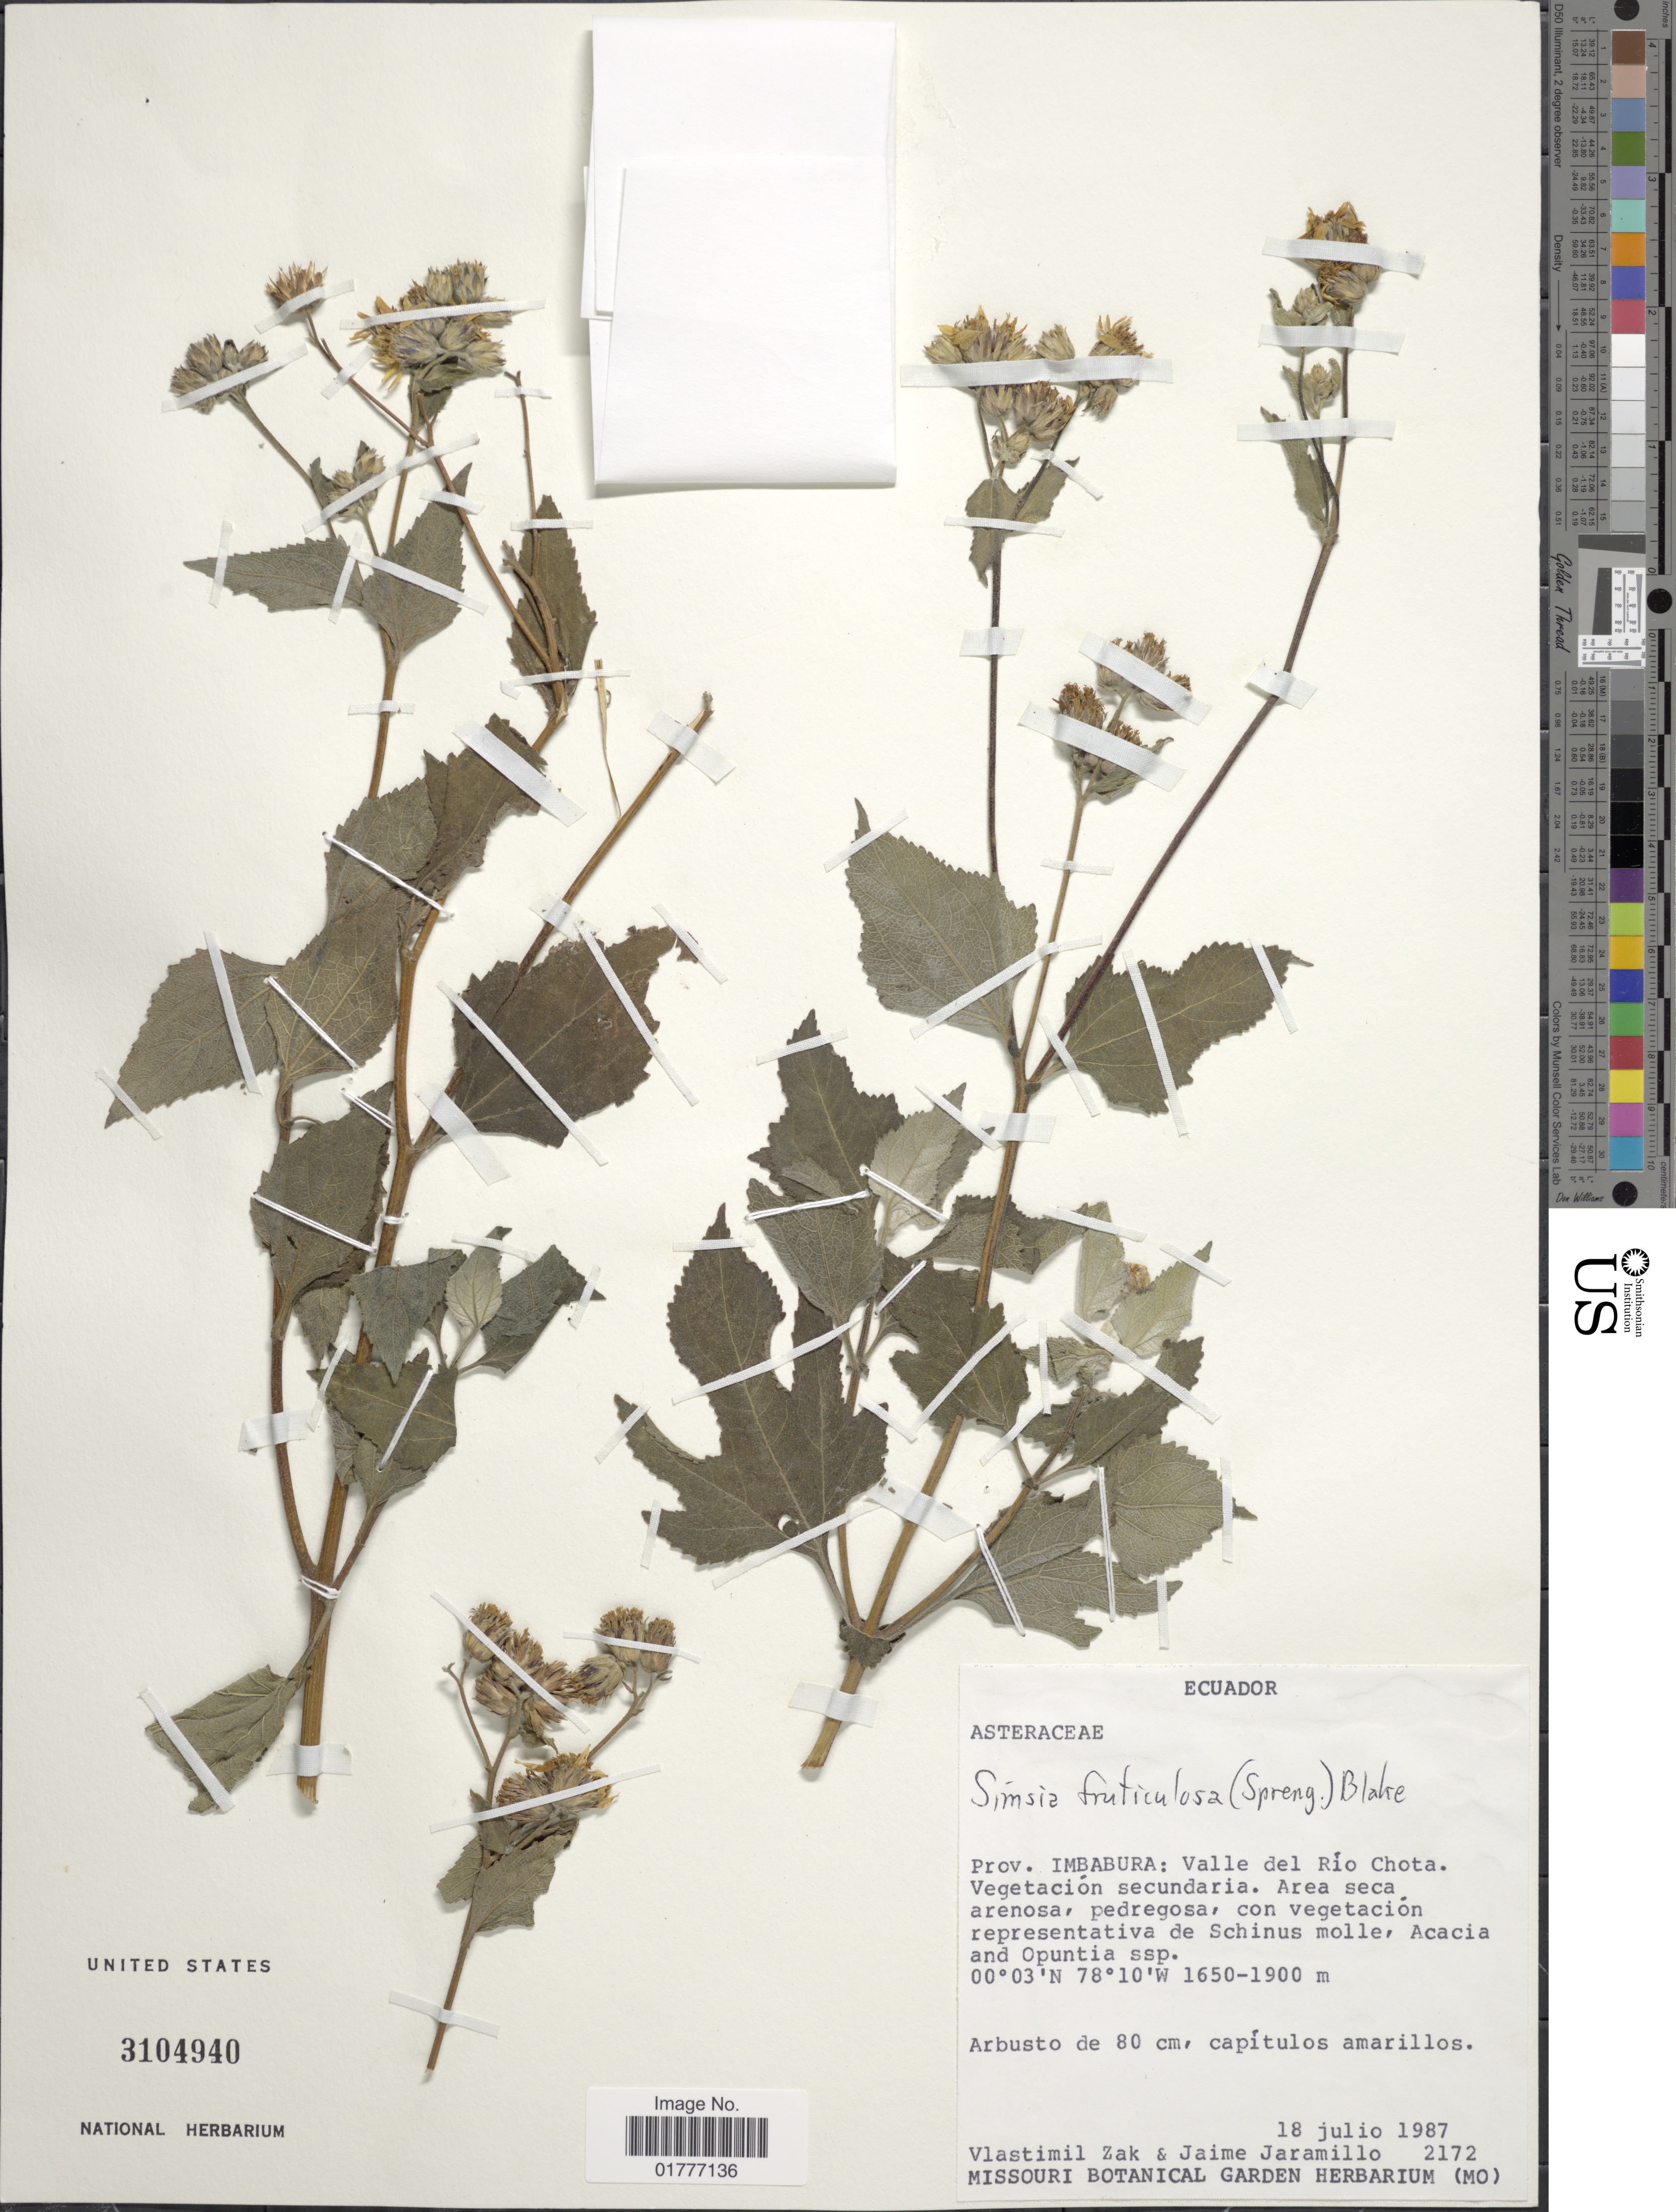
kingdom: Plantae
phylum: Tracheophyta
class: Magnoliopsida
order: Asterales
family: Asteraceae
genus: Simsia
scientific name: Simsia fruticulosa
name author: (Spreng.) S.F. Blake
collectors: V. Zak & J. Jaramillo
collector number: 2172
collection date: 1987-07-18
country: Ecuador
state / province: Imbabura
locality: Valle del Río Chota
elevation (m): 1650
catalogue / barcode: US 3104940